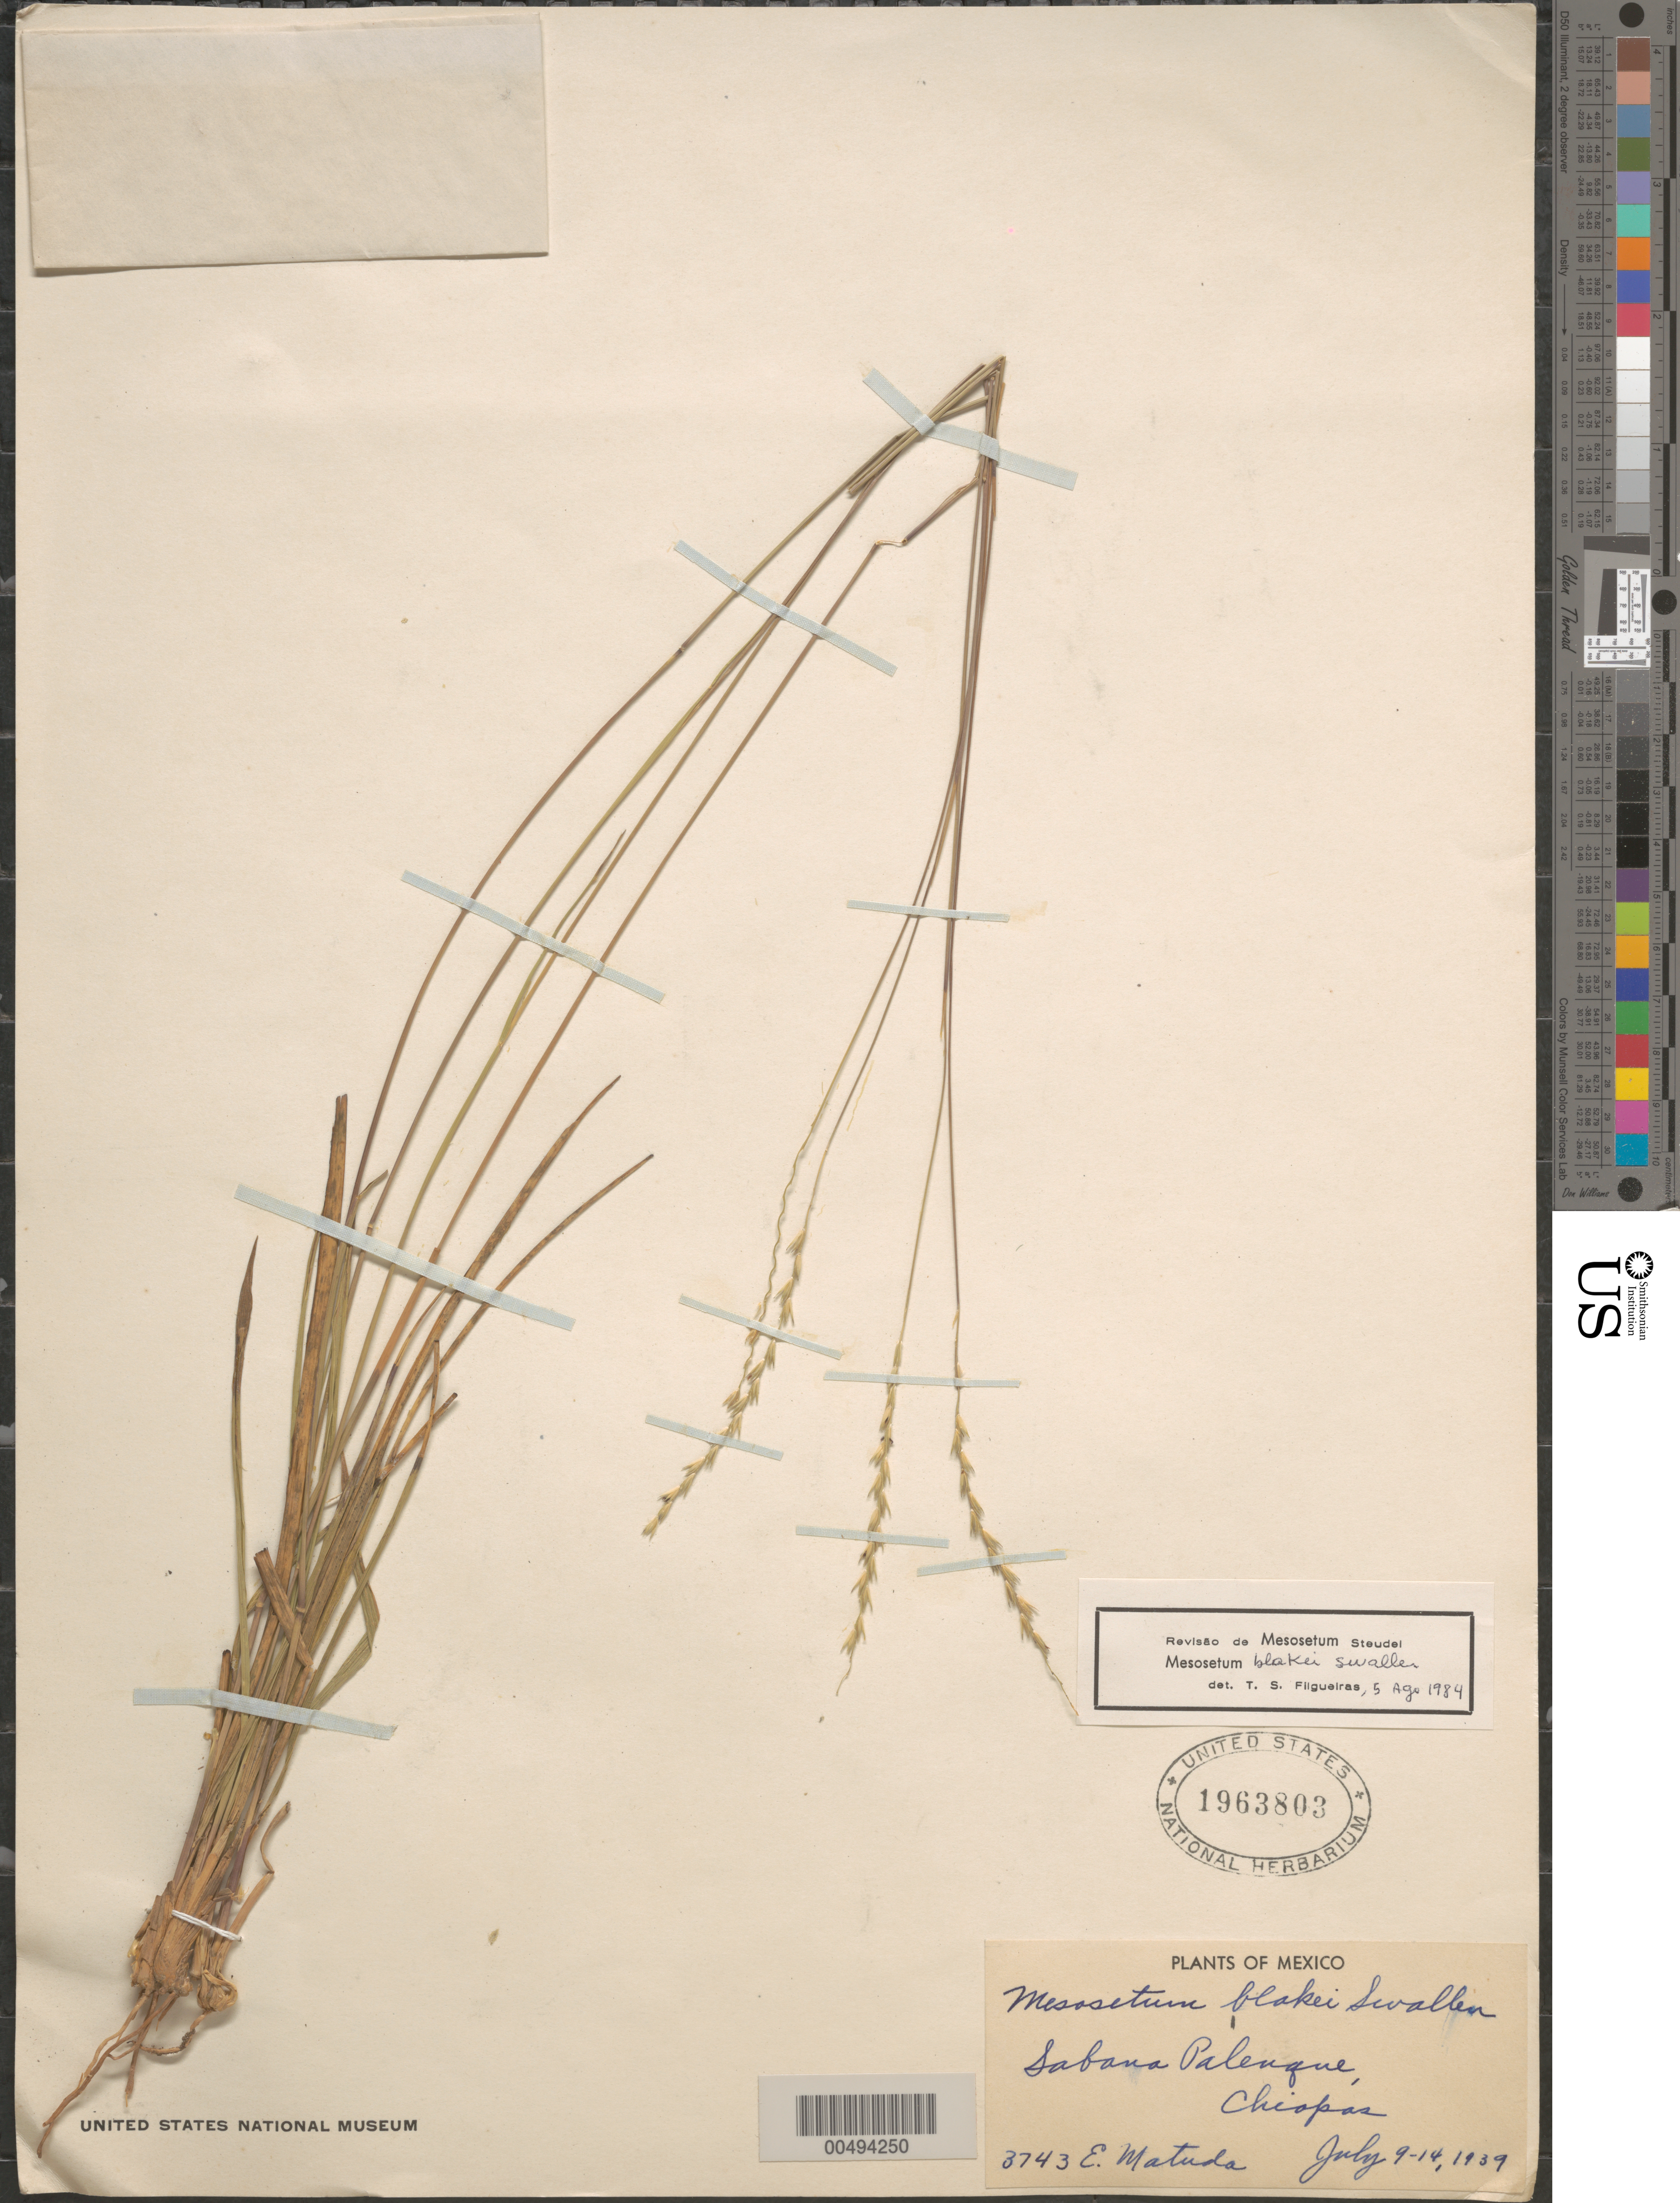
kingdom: Plantae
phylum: Tracheophyta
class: Liliopsida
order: Poales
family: Poaceae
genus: Mesosetum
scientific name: Mesosetum blakei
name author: Swallen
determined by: Filgueiras, T. S.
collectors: E. Matuda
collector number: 3743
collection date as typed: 9 Jul 1939 to 14 Jul 1939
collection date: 1939-07-09/1939-07-14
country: Mexico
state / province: Chiapas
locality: Sabana Palenque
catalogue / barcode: US 1963803